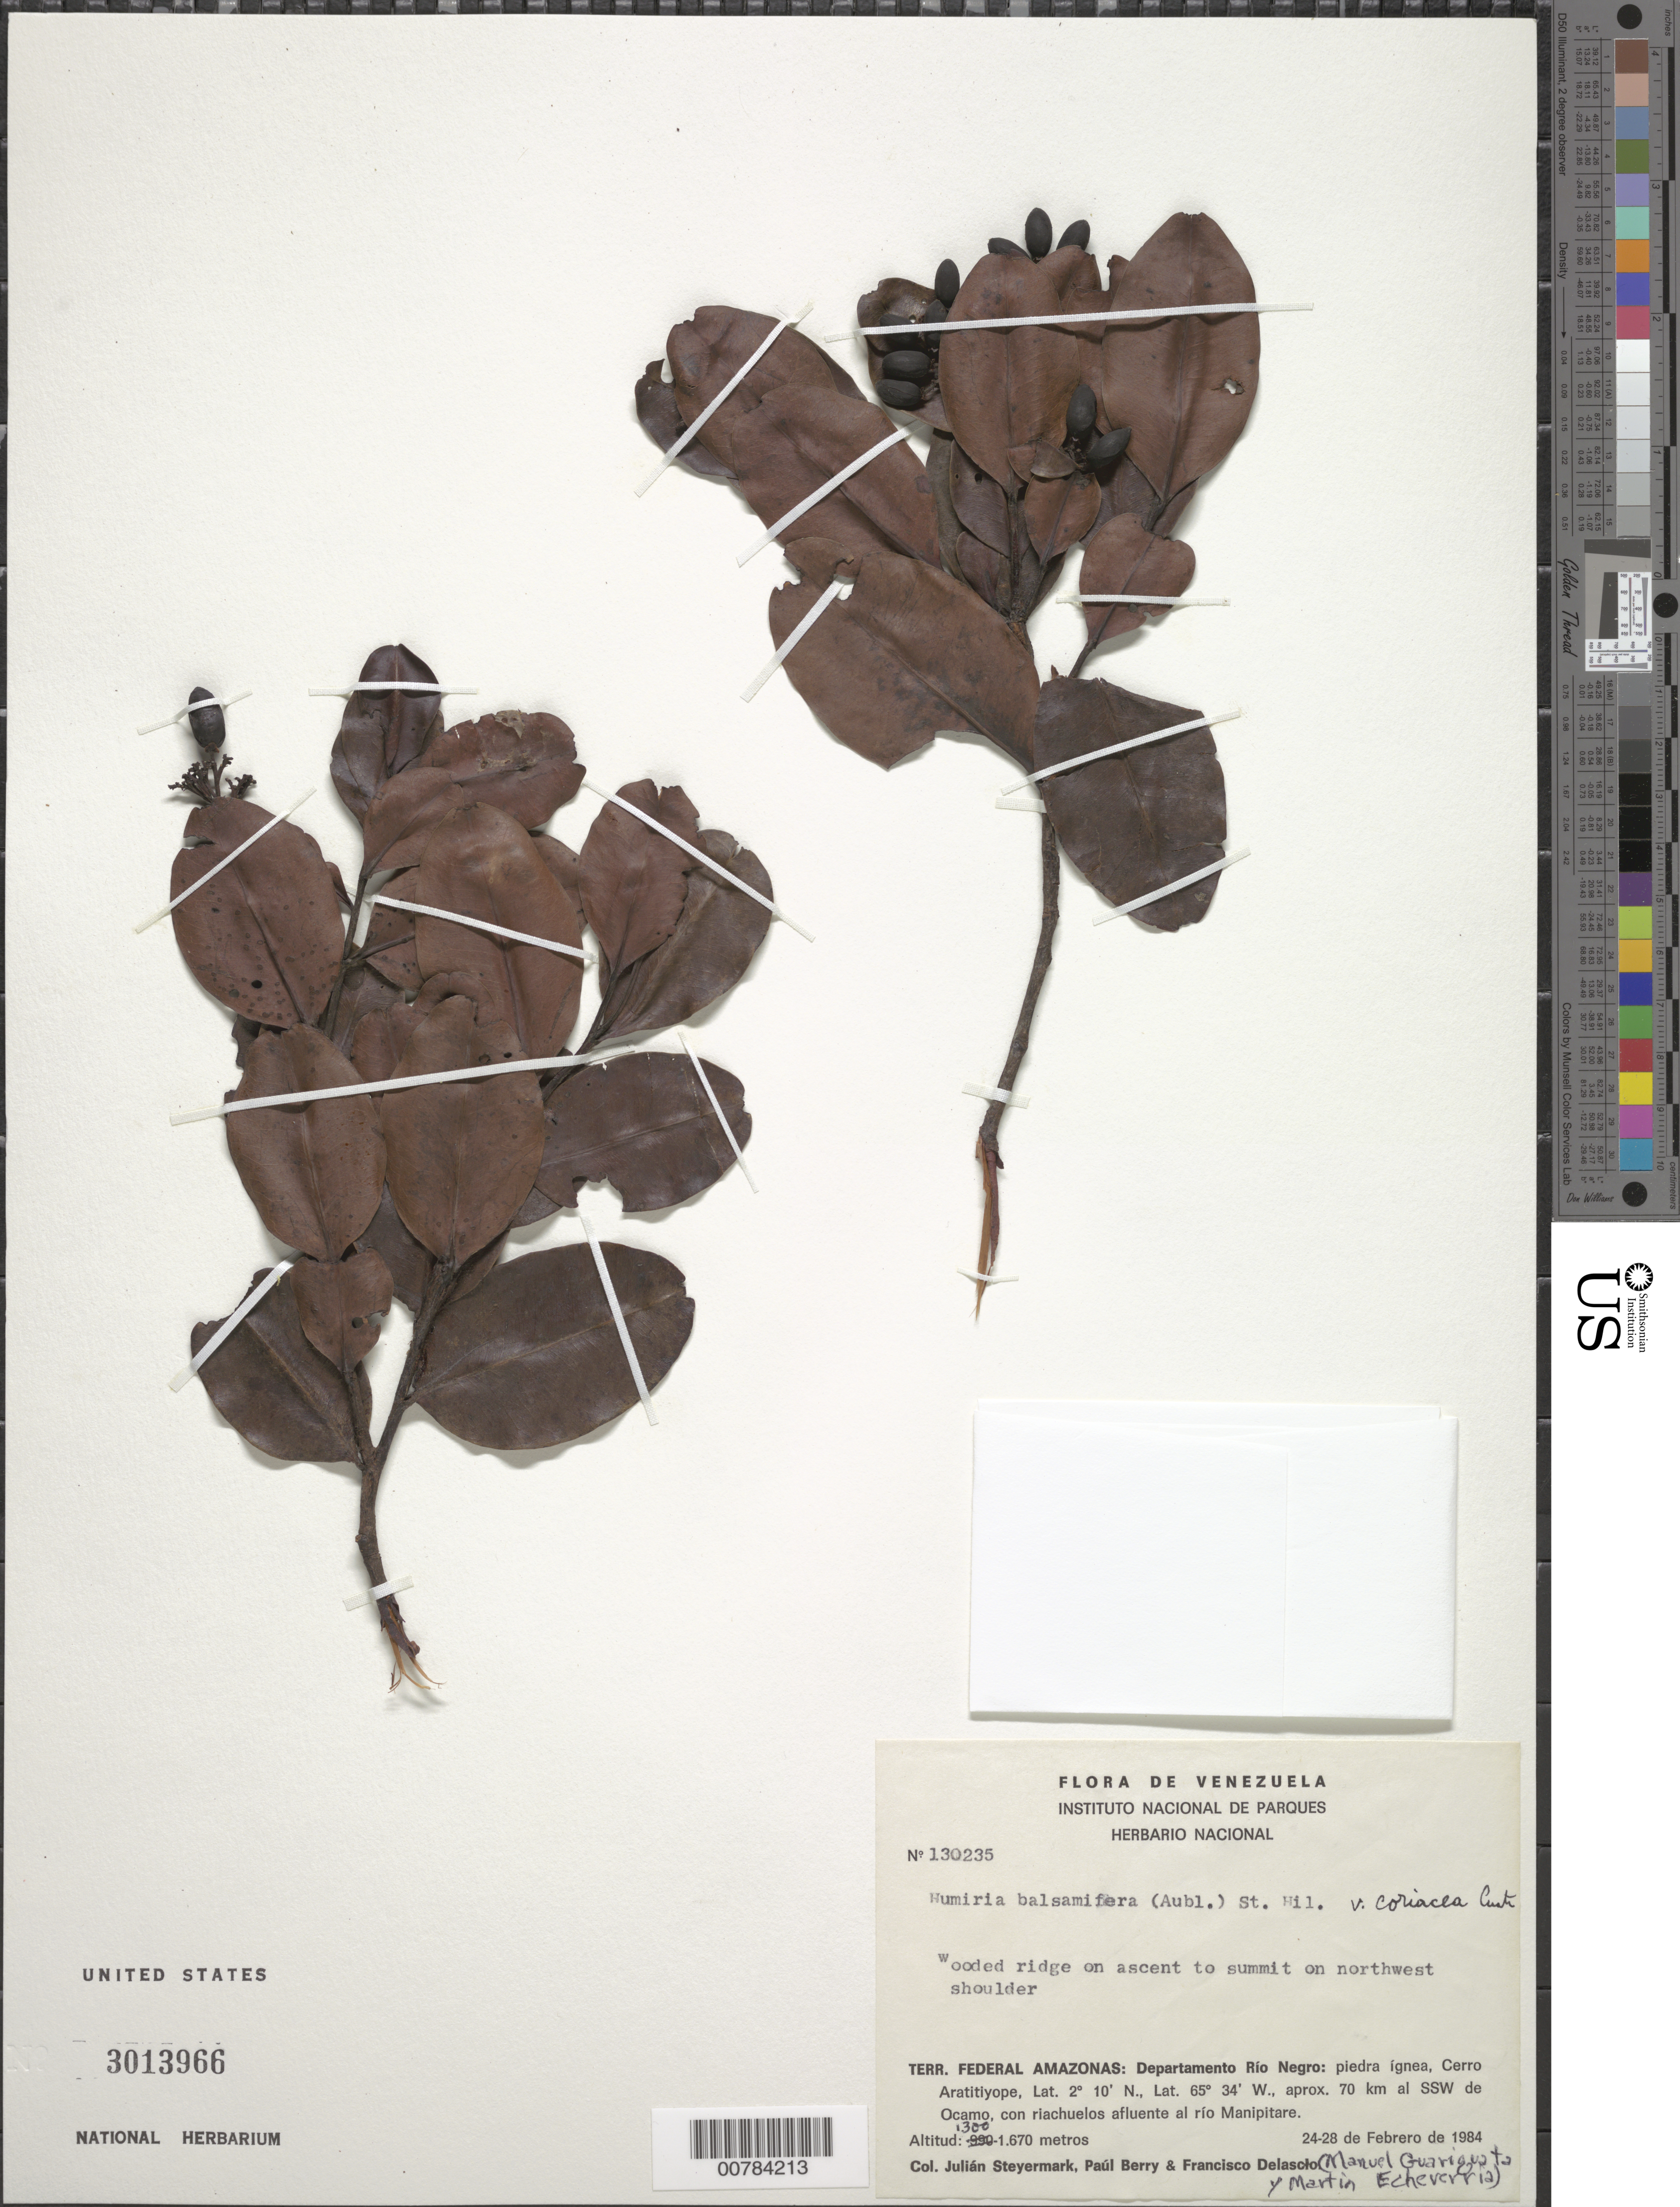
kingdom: Plantae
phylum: Tracheophyta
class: Magnoliopsida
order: Malpighiales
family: Humiriaceae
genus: Humiria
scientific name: Humiria balsamifera var. coriacea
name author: Cuatrec.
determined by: Cuatrecasas, J.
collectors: J. Steyermark, P. Berry & F. Delascio C.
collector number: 130235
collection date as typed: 24-Feb-84 to 28-Feb-84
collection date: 1984-02-24/1984-02-28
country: Venezuela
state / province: Amazonas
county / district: Río Negro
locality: Cerro Aratitiyope, approx. 70 km SSW of Ocamo, con riachuelos afluente al Río Manipitare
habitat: Piedra ígnea, wooded ridge on ascent to summit on NE shoulder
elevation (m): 990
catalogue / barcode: US 3013966